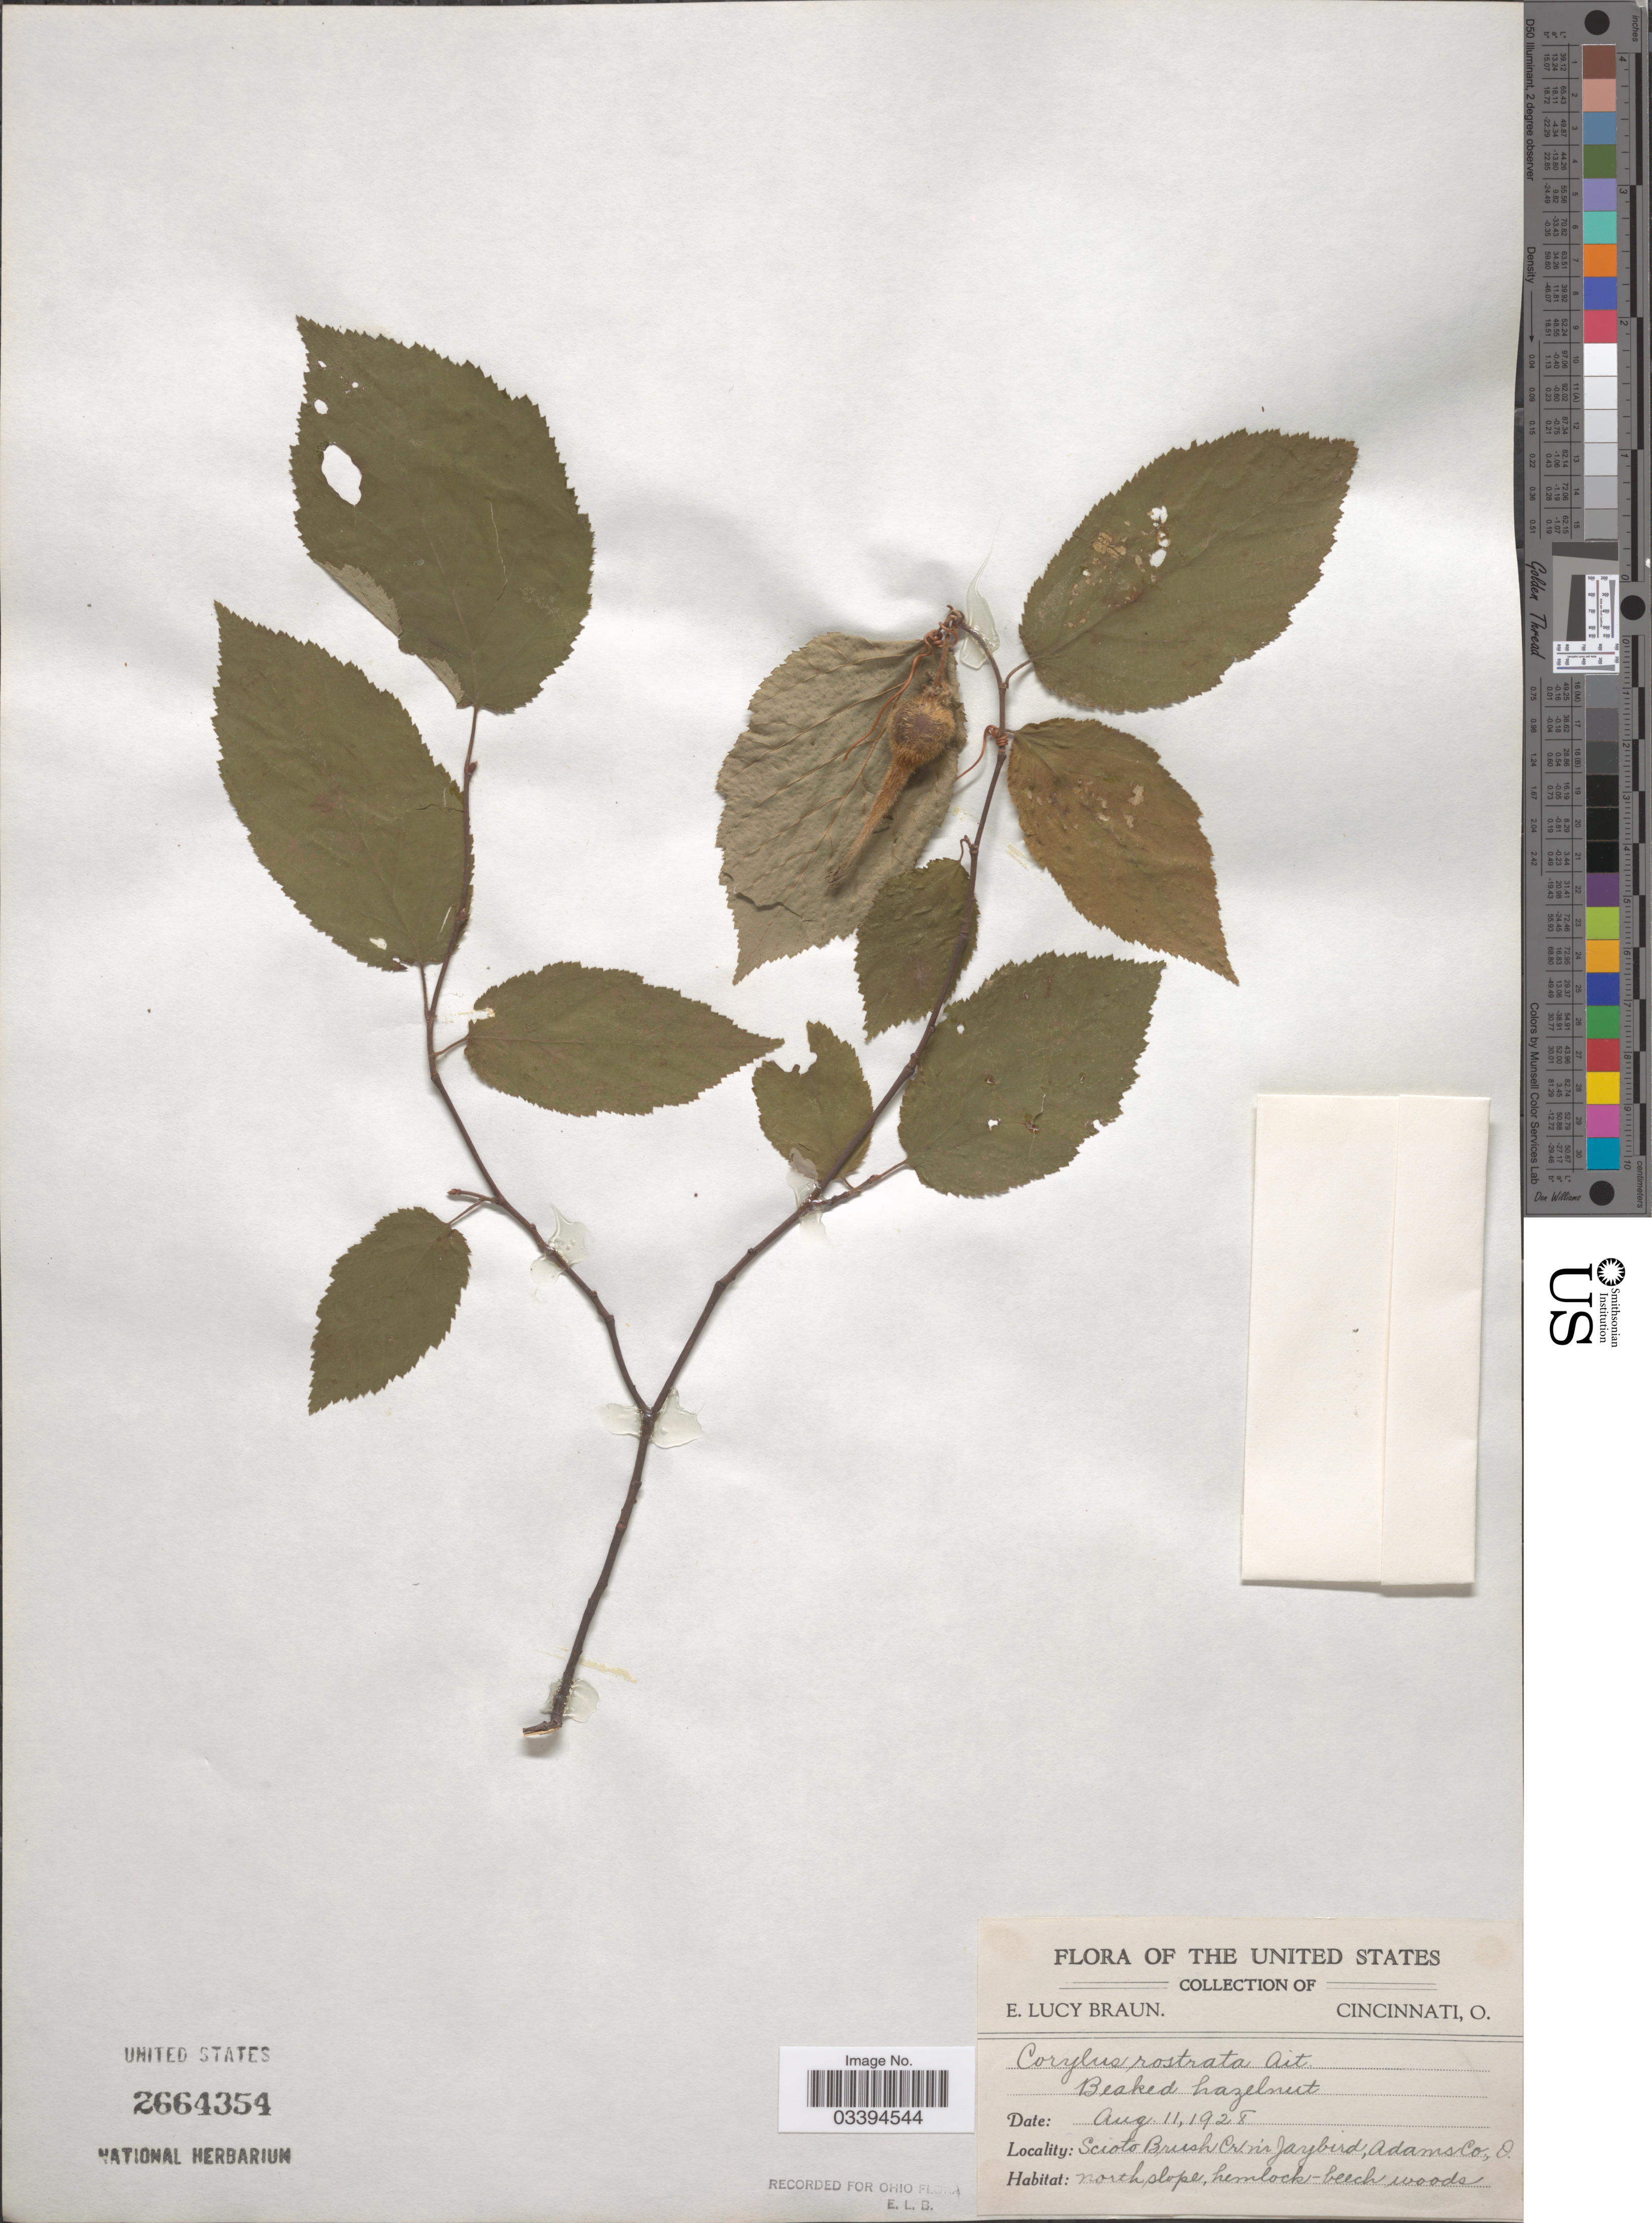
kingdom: Plantae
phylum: Tracheophyta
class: Magnoliopsida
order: Fagales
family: Betulaceae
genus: Corylus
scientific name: Corylus cornuta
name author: Marshall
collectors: E. L. Braun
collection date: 1928-08-11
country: United States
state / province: Ohio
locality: Scioto Brush cr, n'r Jaybird, Adams Co.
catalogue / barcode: US 2664354